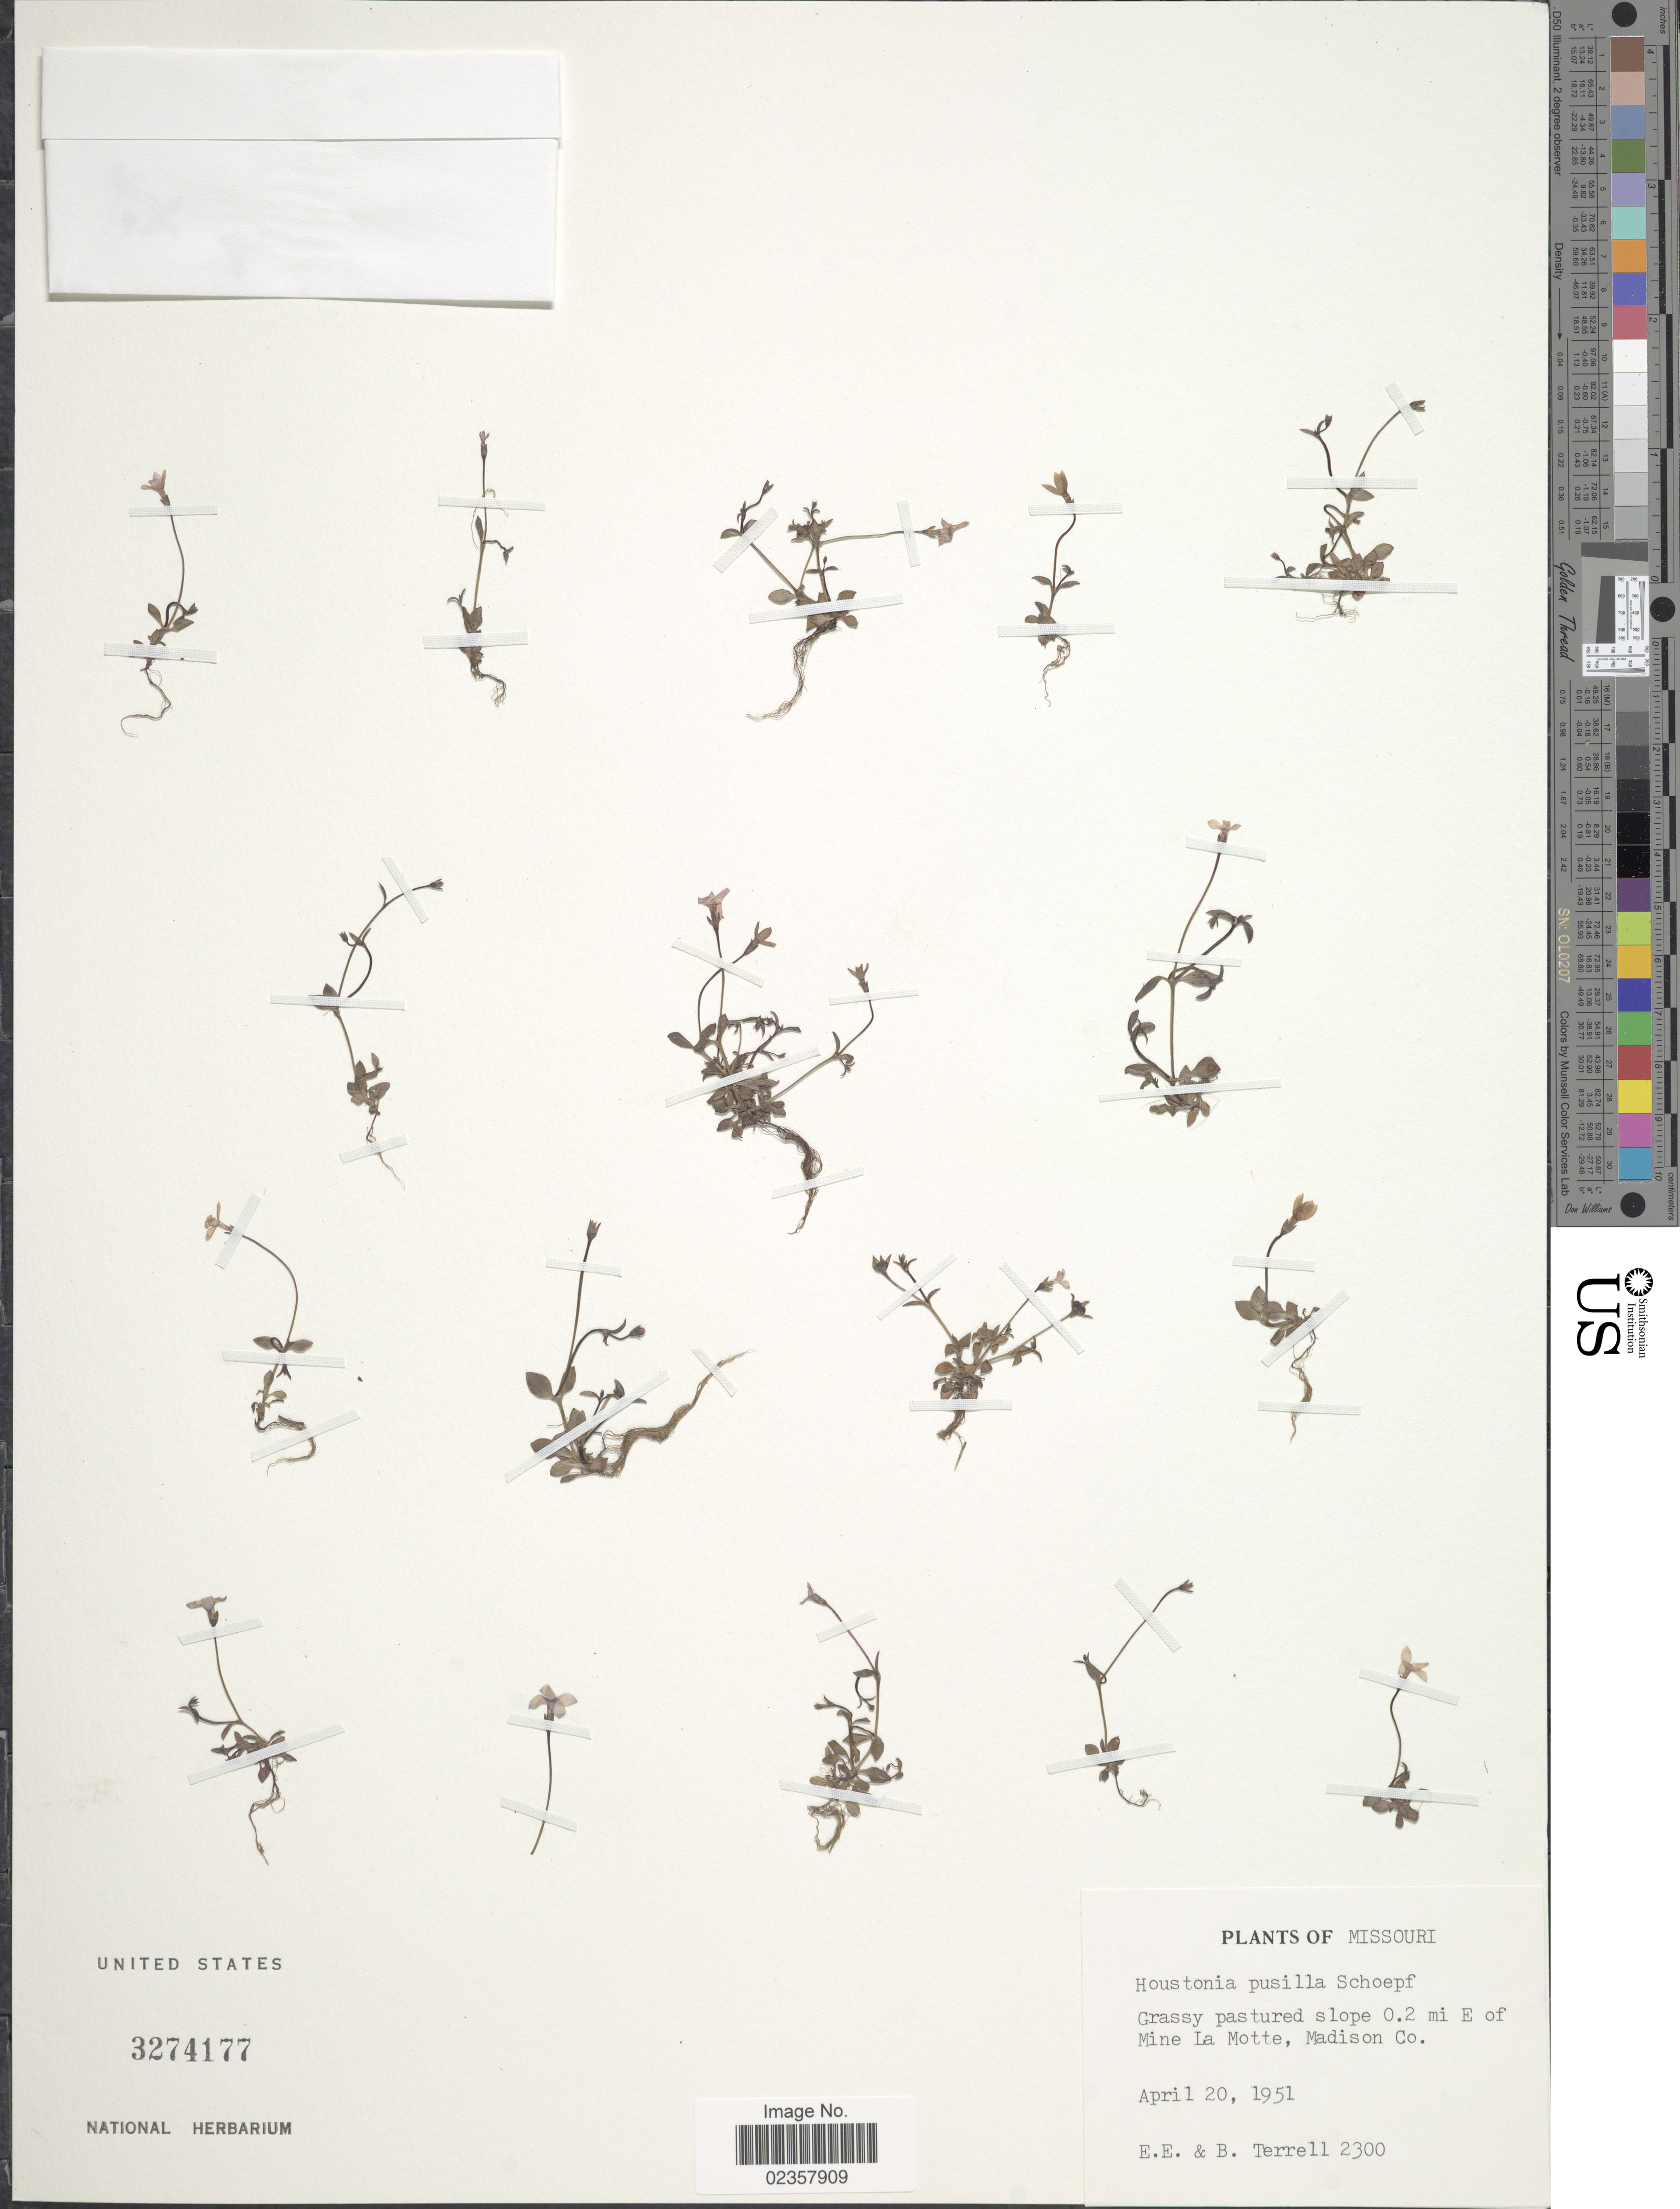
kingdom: Plantae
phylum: Tracheophyta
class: Magnoliopsida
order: Gentianales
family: Rubiaceae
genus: Houstonia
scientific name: Houstonia pusilla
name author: Schoepf.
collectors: E. E. Terrell & B. Terrell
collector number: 2300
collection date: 1951-04-20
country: United States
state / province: Missouri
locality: Grassy pastured slope 0.2 mi E of Mine La Motte. Madison Co.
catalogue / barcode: US 3274117